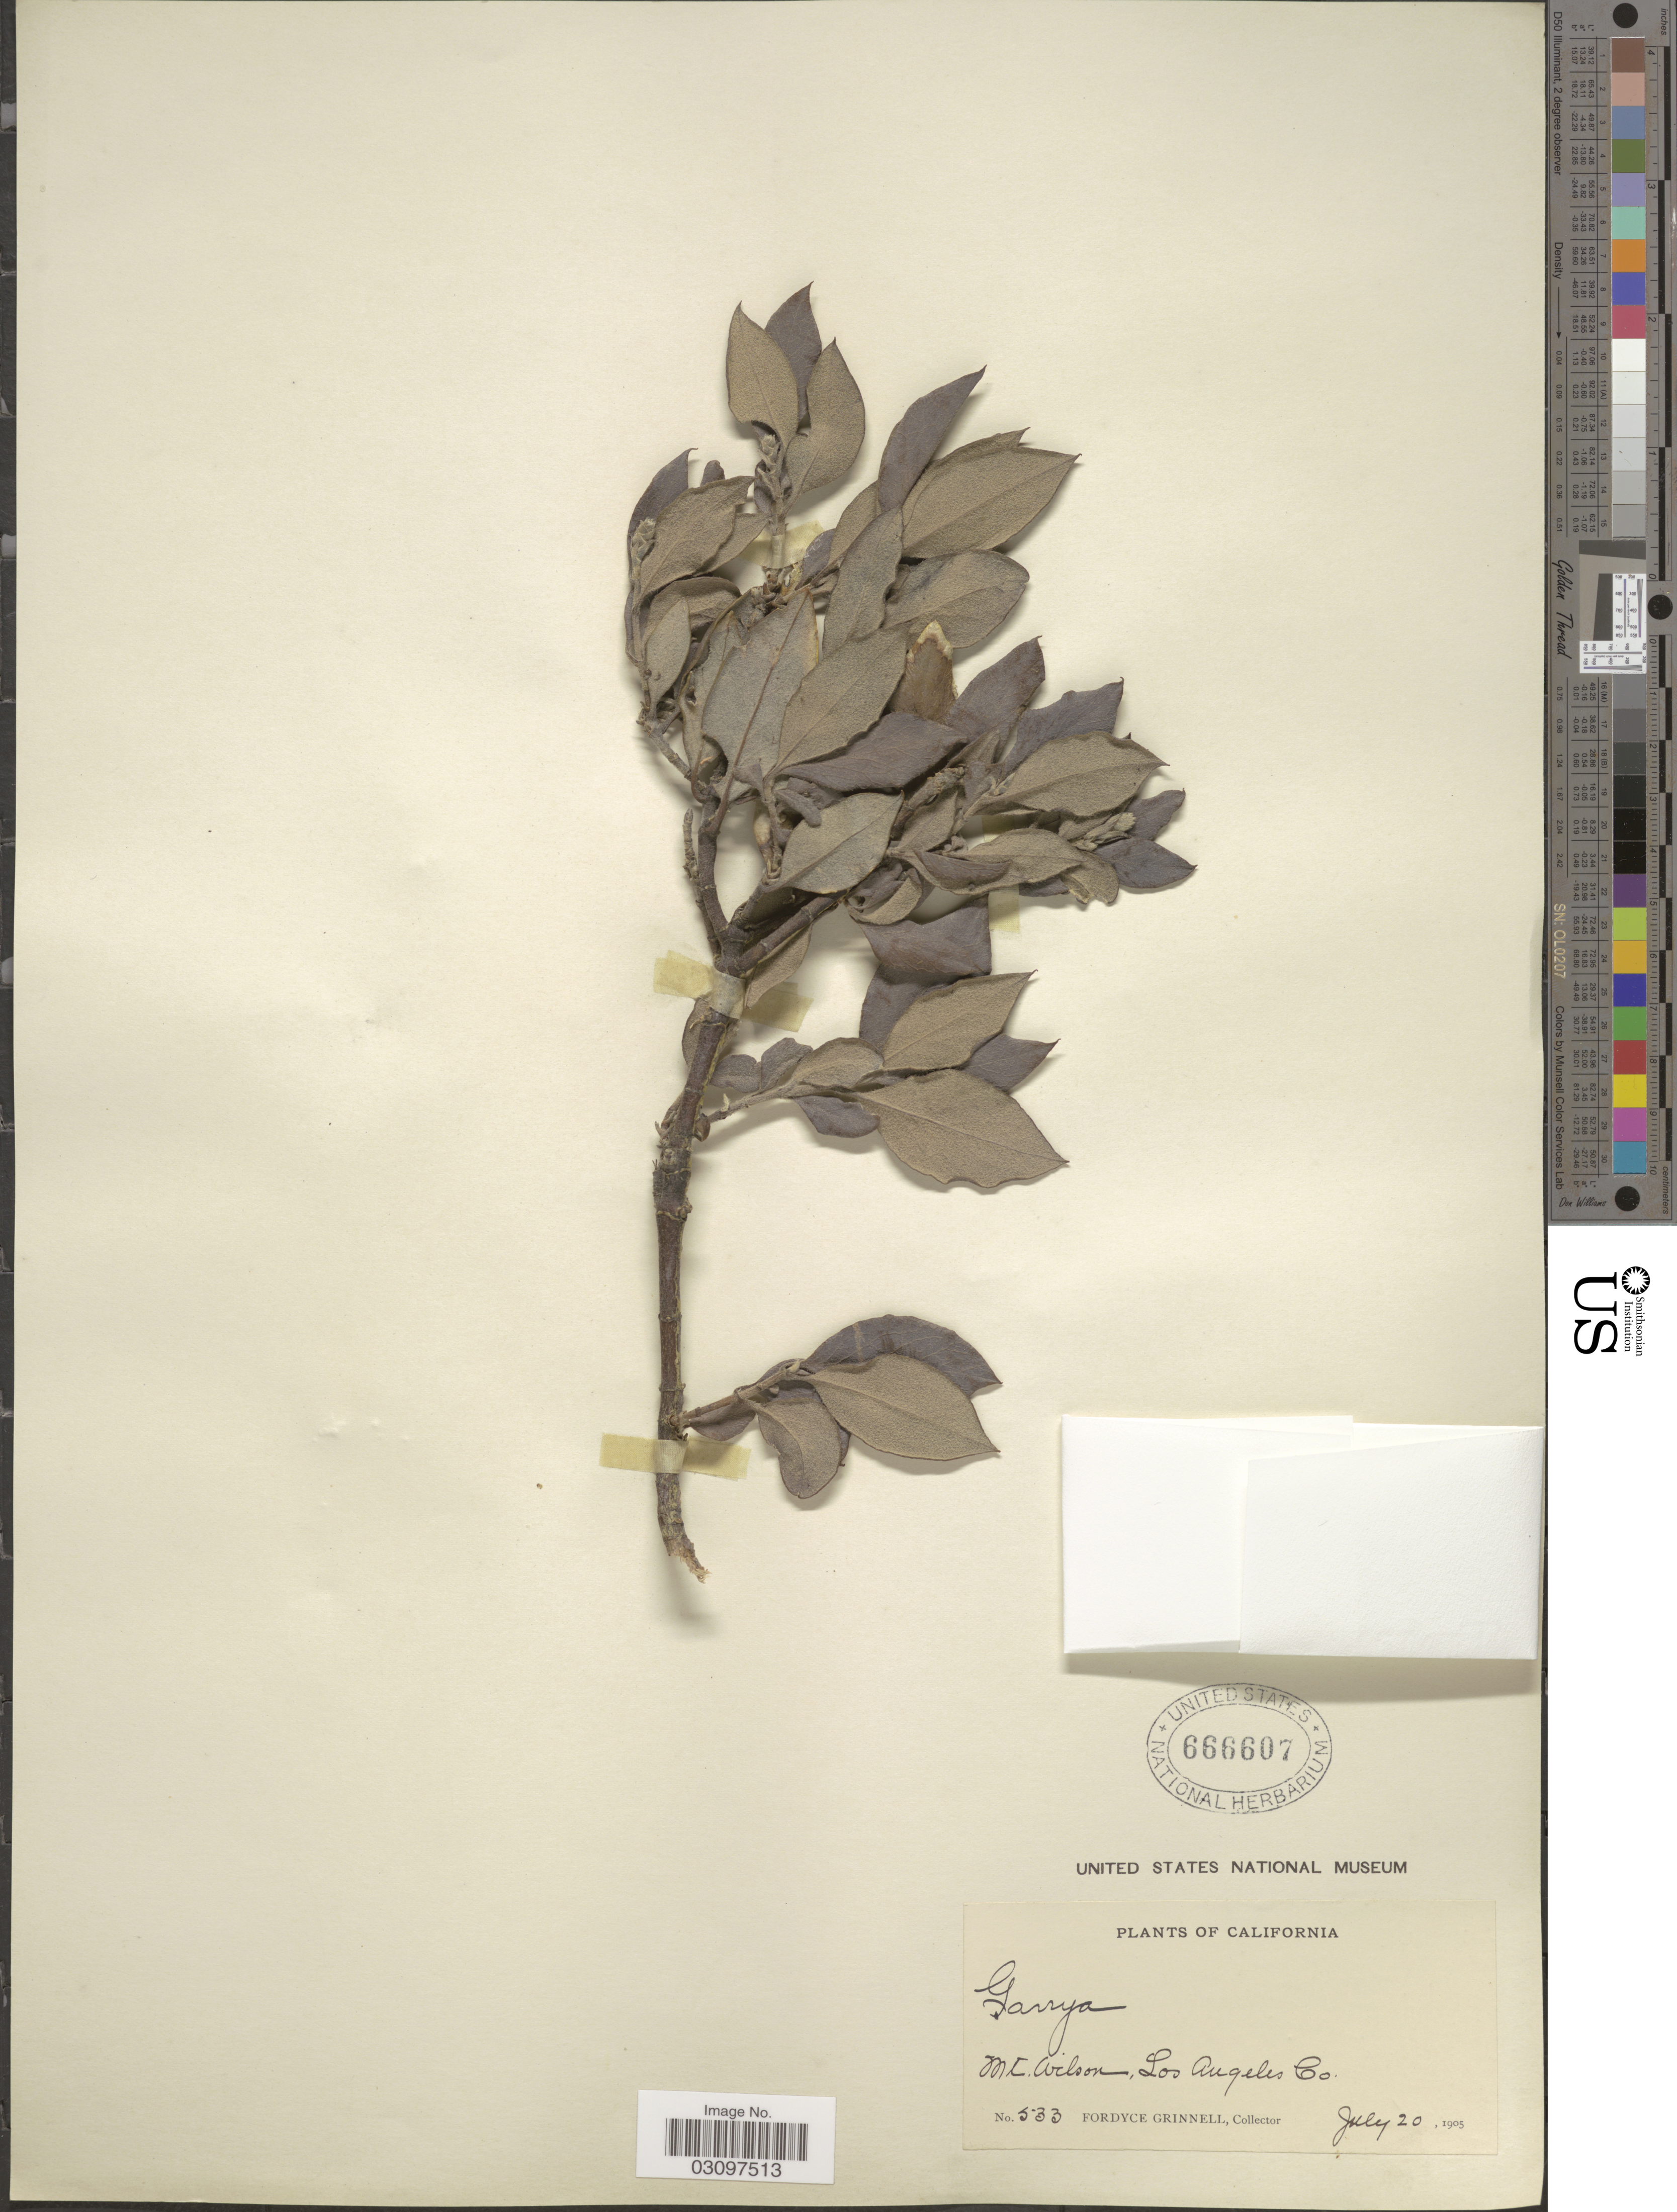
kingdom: Plantae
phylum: Tracheophyta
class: Magnoliopsida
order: Garryales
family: Garryaceae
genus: Garrya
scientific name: Garrya veatchii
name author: Kellogg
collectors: F. Grinnell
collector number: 533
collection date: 1905-07-20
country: United States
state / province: California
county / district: Los Angeles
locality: Mt. Wilson, Los Angeles Co.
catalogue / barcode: US 666607